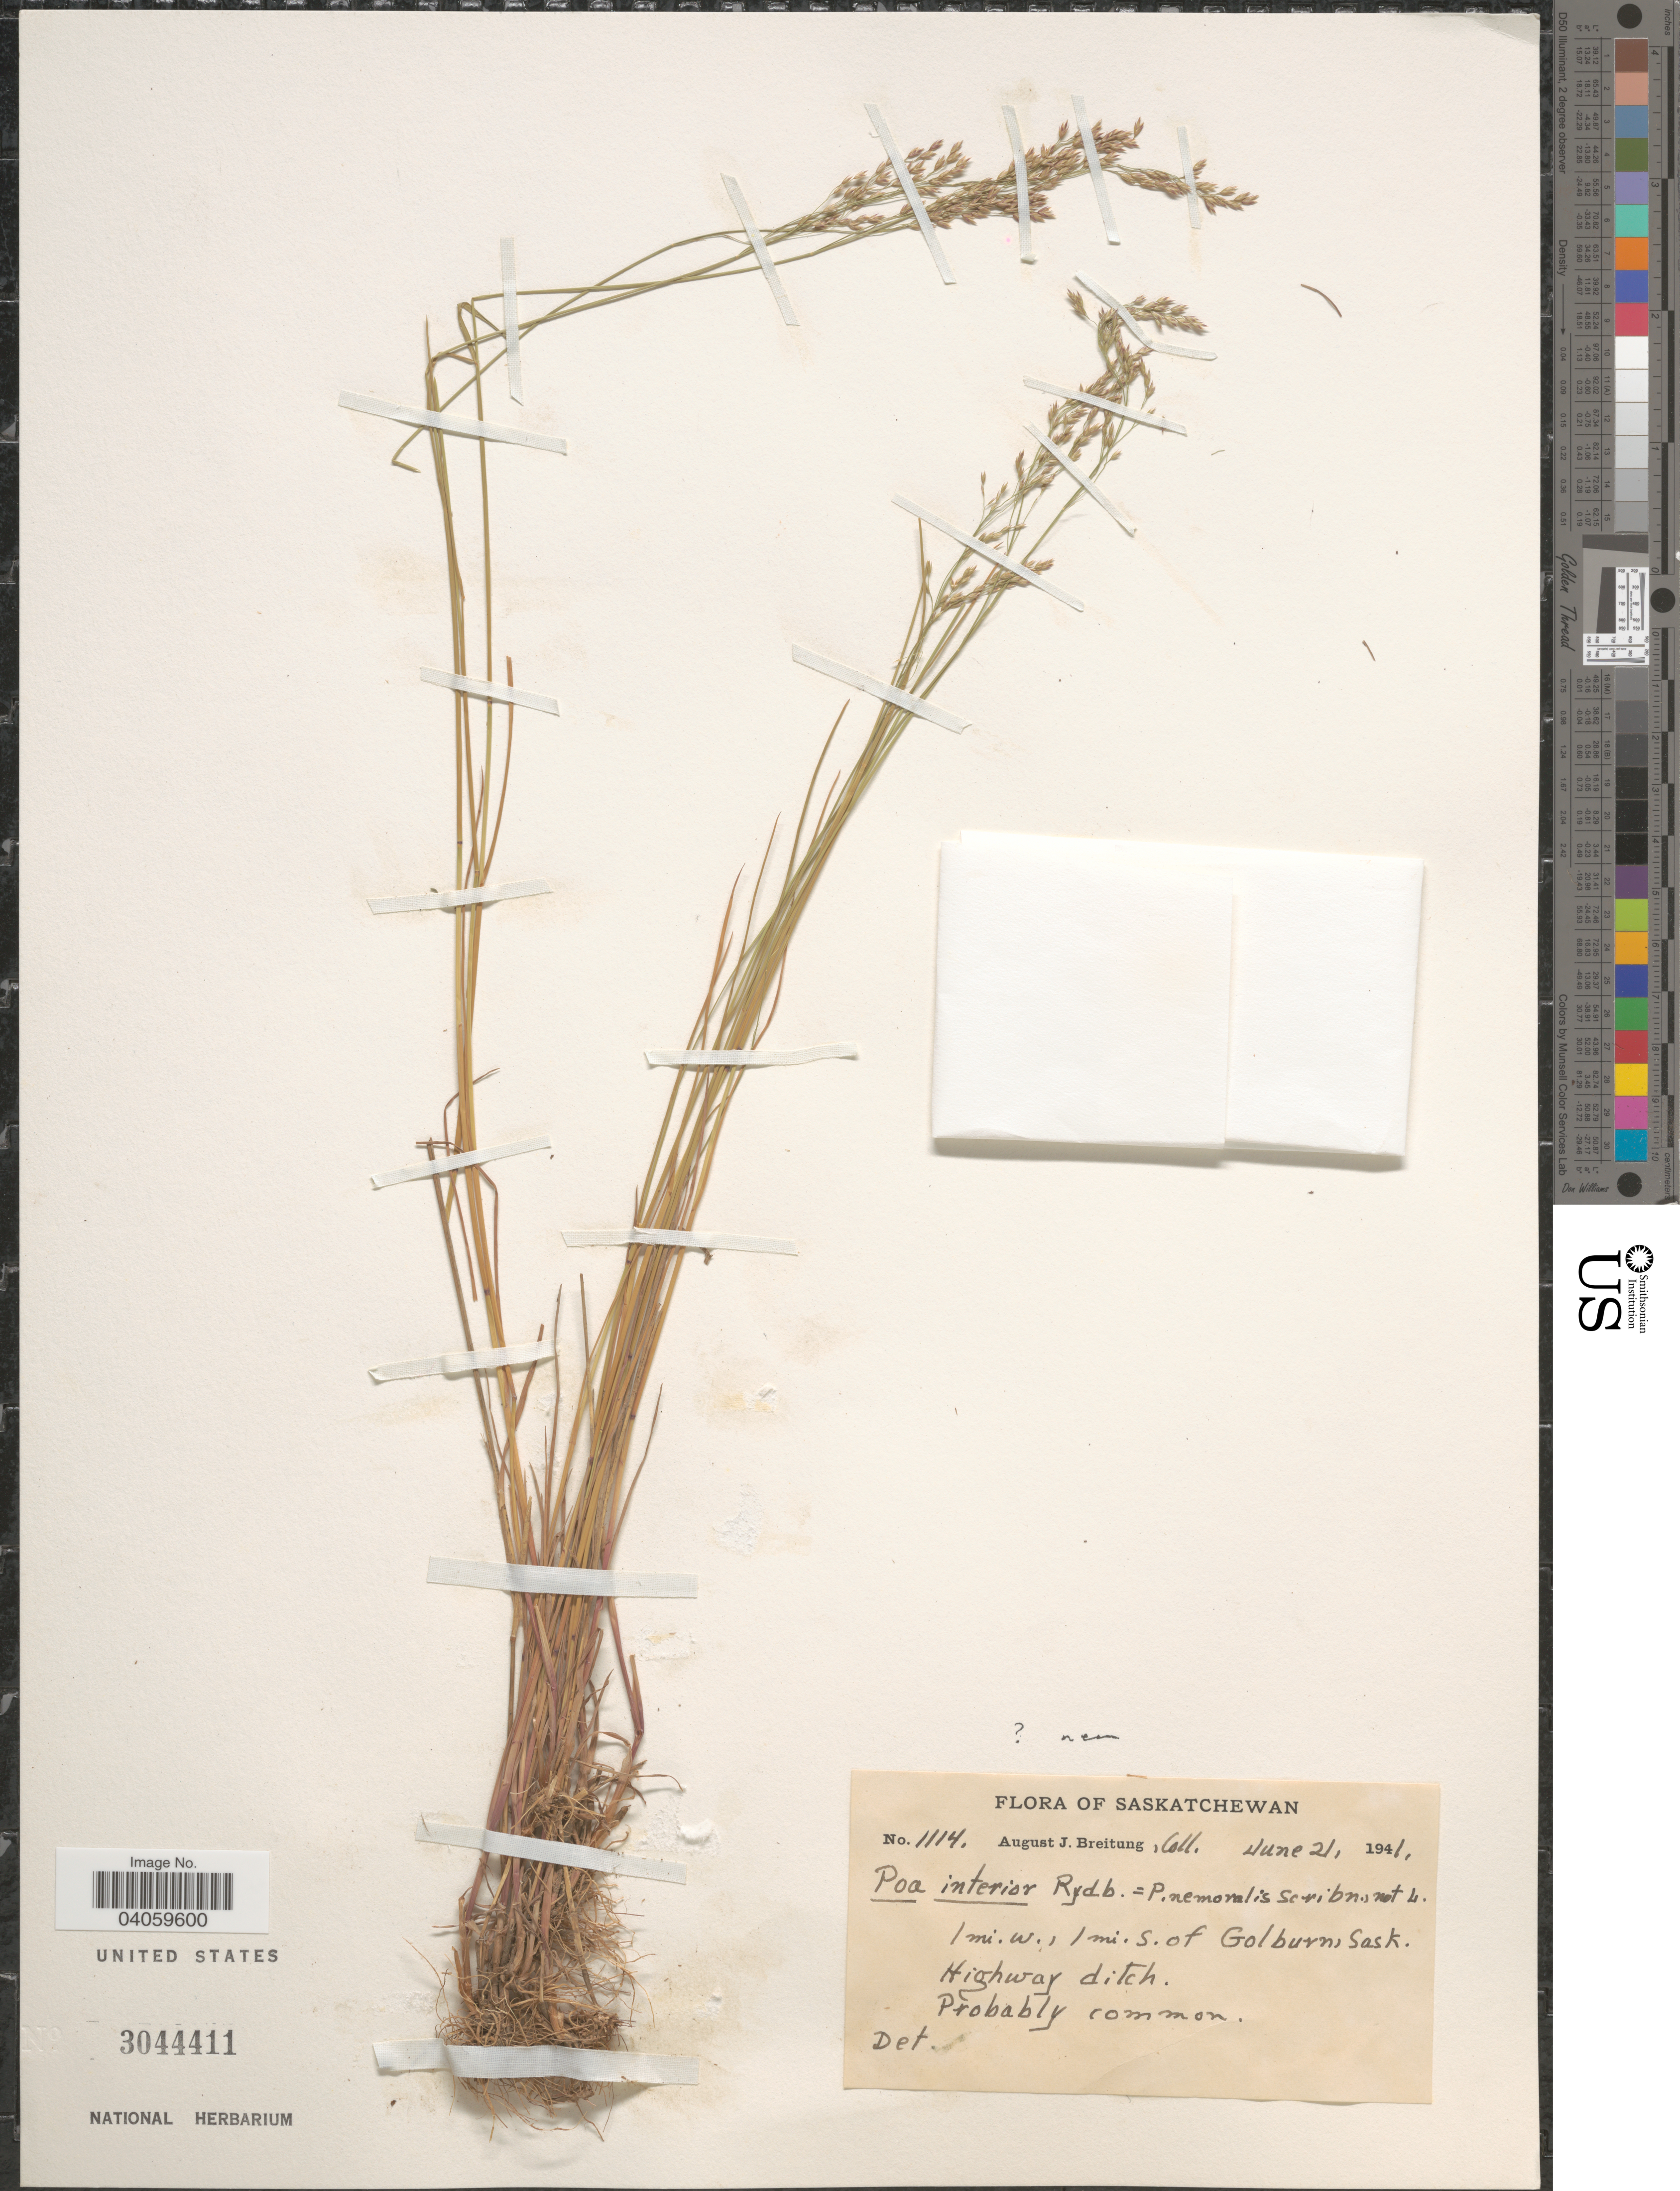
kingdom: Plantae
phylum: Tracheophyta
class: Liliopsida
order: Poales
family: Poaceae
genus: Poa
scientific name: Poa interior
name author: Rydb.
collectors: A. Breitung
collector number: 1114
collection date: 1941-06-21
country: Canada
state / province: Saskatchewan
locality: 1 mi. W., 1 mi. S. of Golburn. Highway ditch.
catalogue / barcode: US 3044411